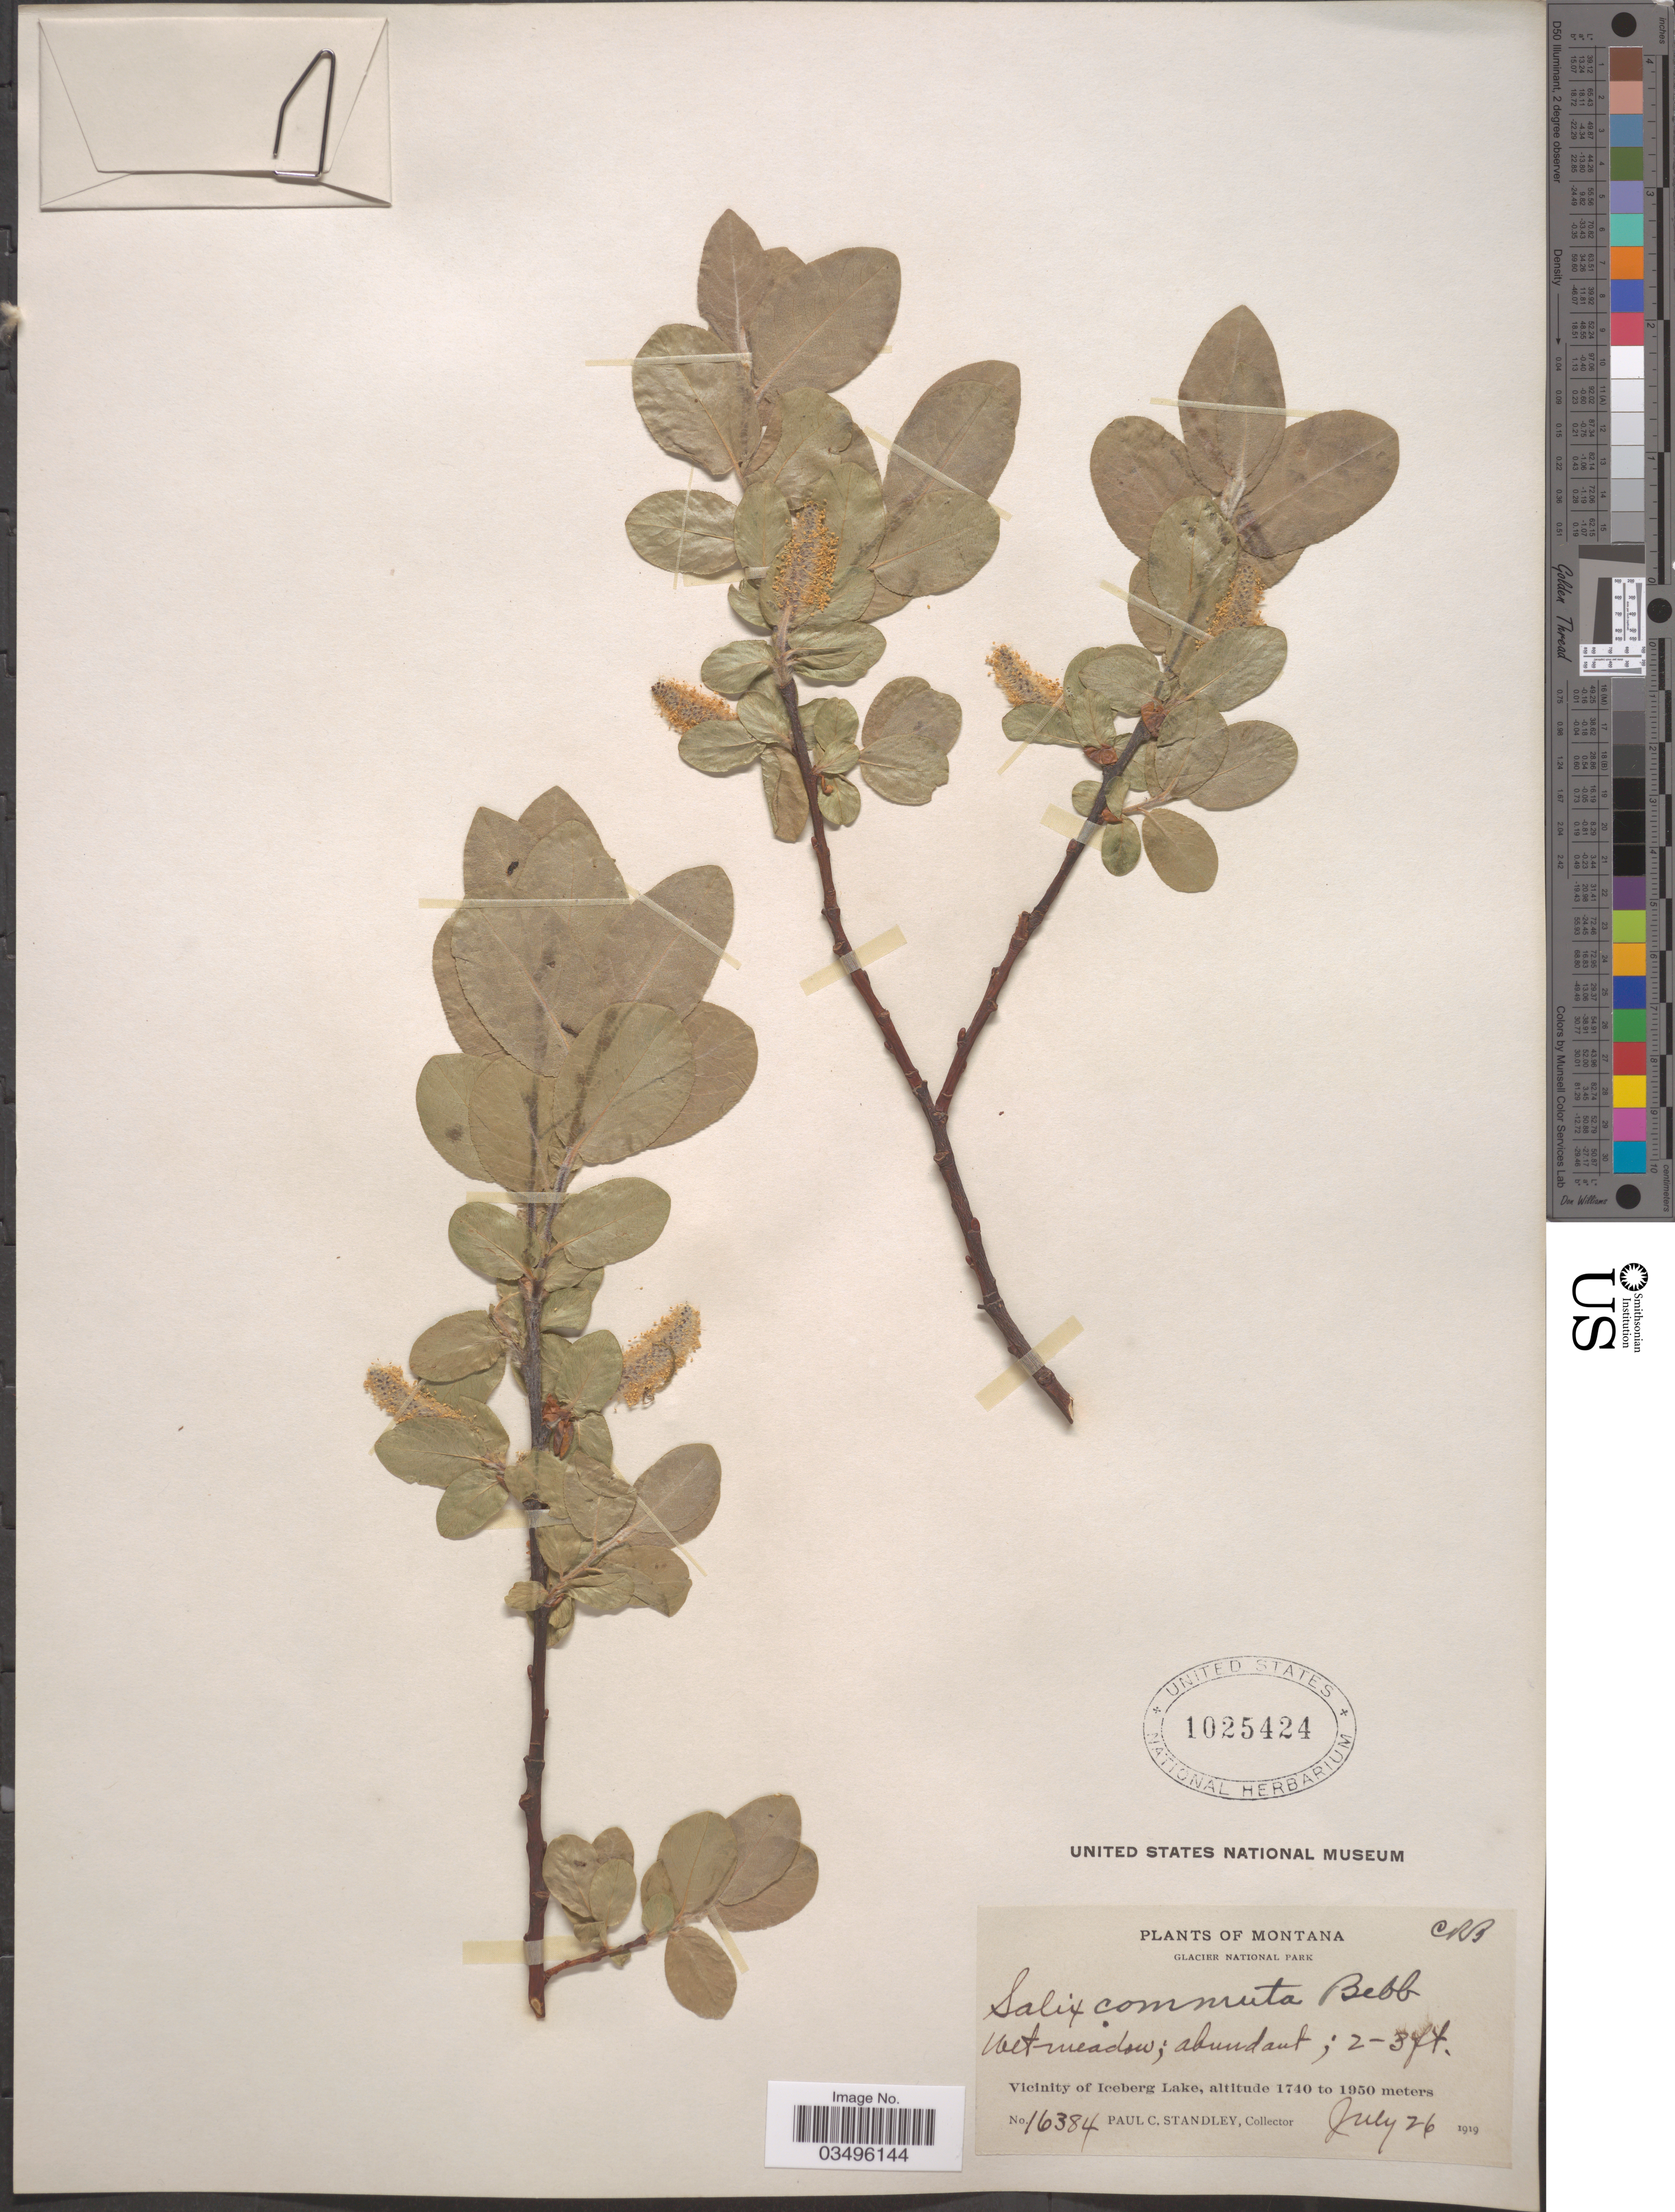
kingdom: Plantae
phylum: Tracheophyta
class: Magnoliopsida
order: Malpighiales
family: Salicaceae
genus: Salix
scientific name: Salix commutata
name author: Bebb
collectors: P. C. Standley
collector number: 16384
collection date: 1919-07-26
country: United States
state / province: Montana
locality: Glacier National Park. Vicinity of Iceberg Lake.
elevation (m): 1740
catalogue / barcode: US 1025424